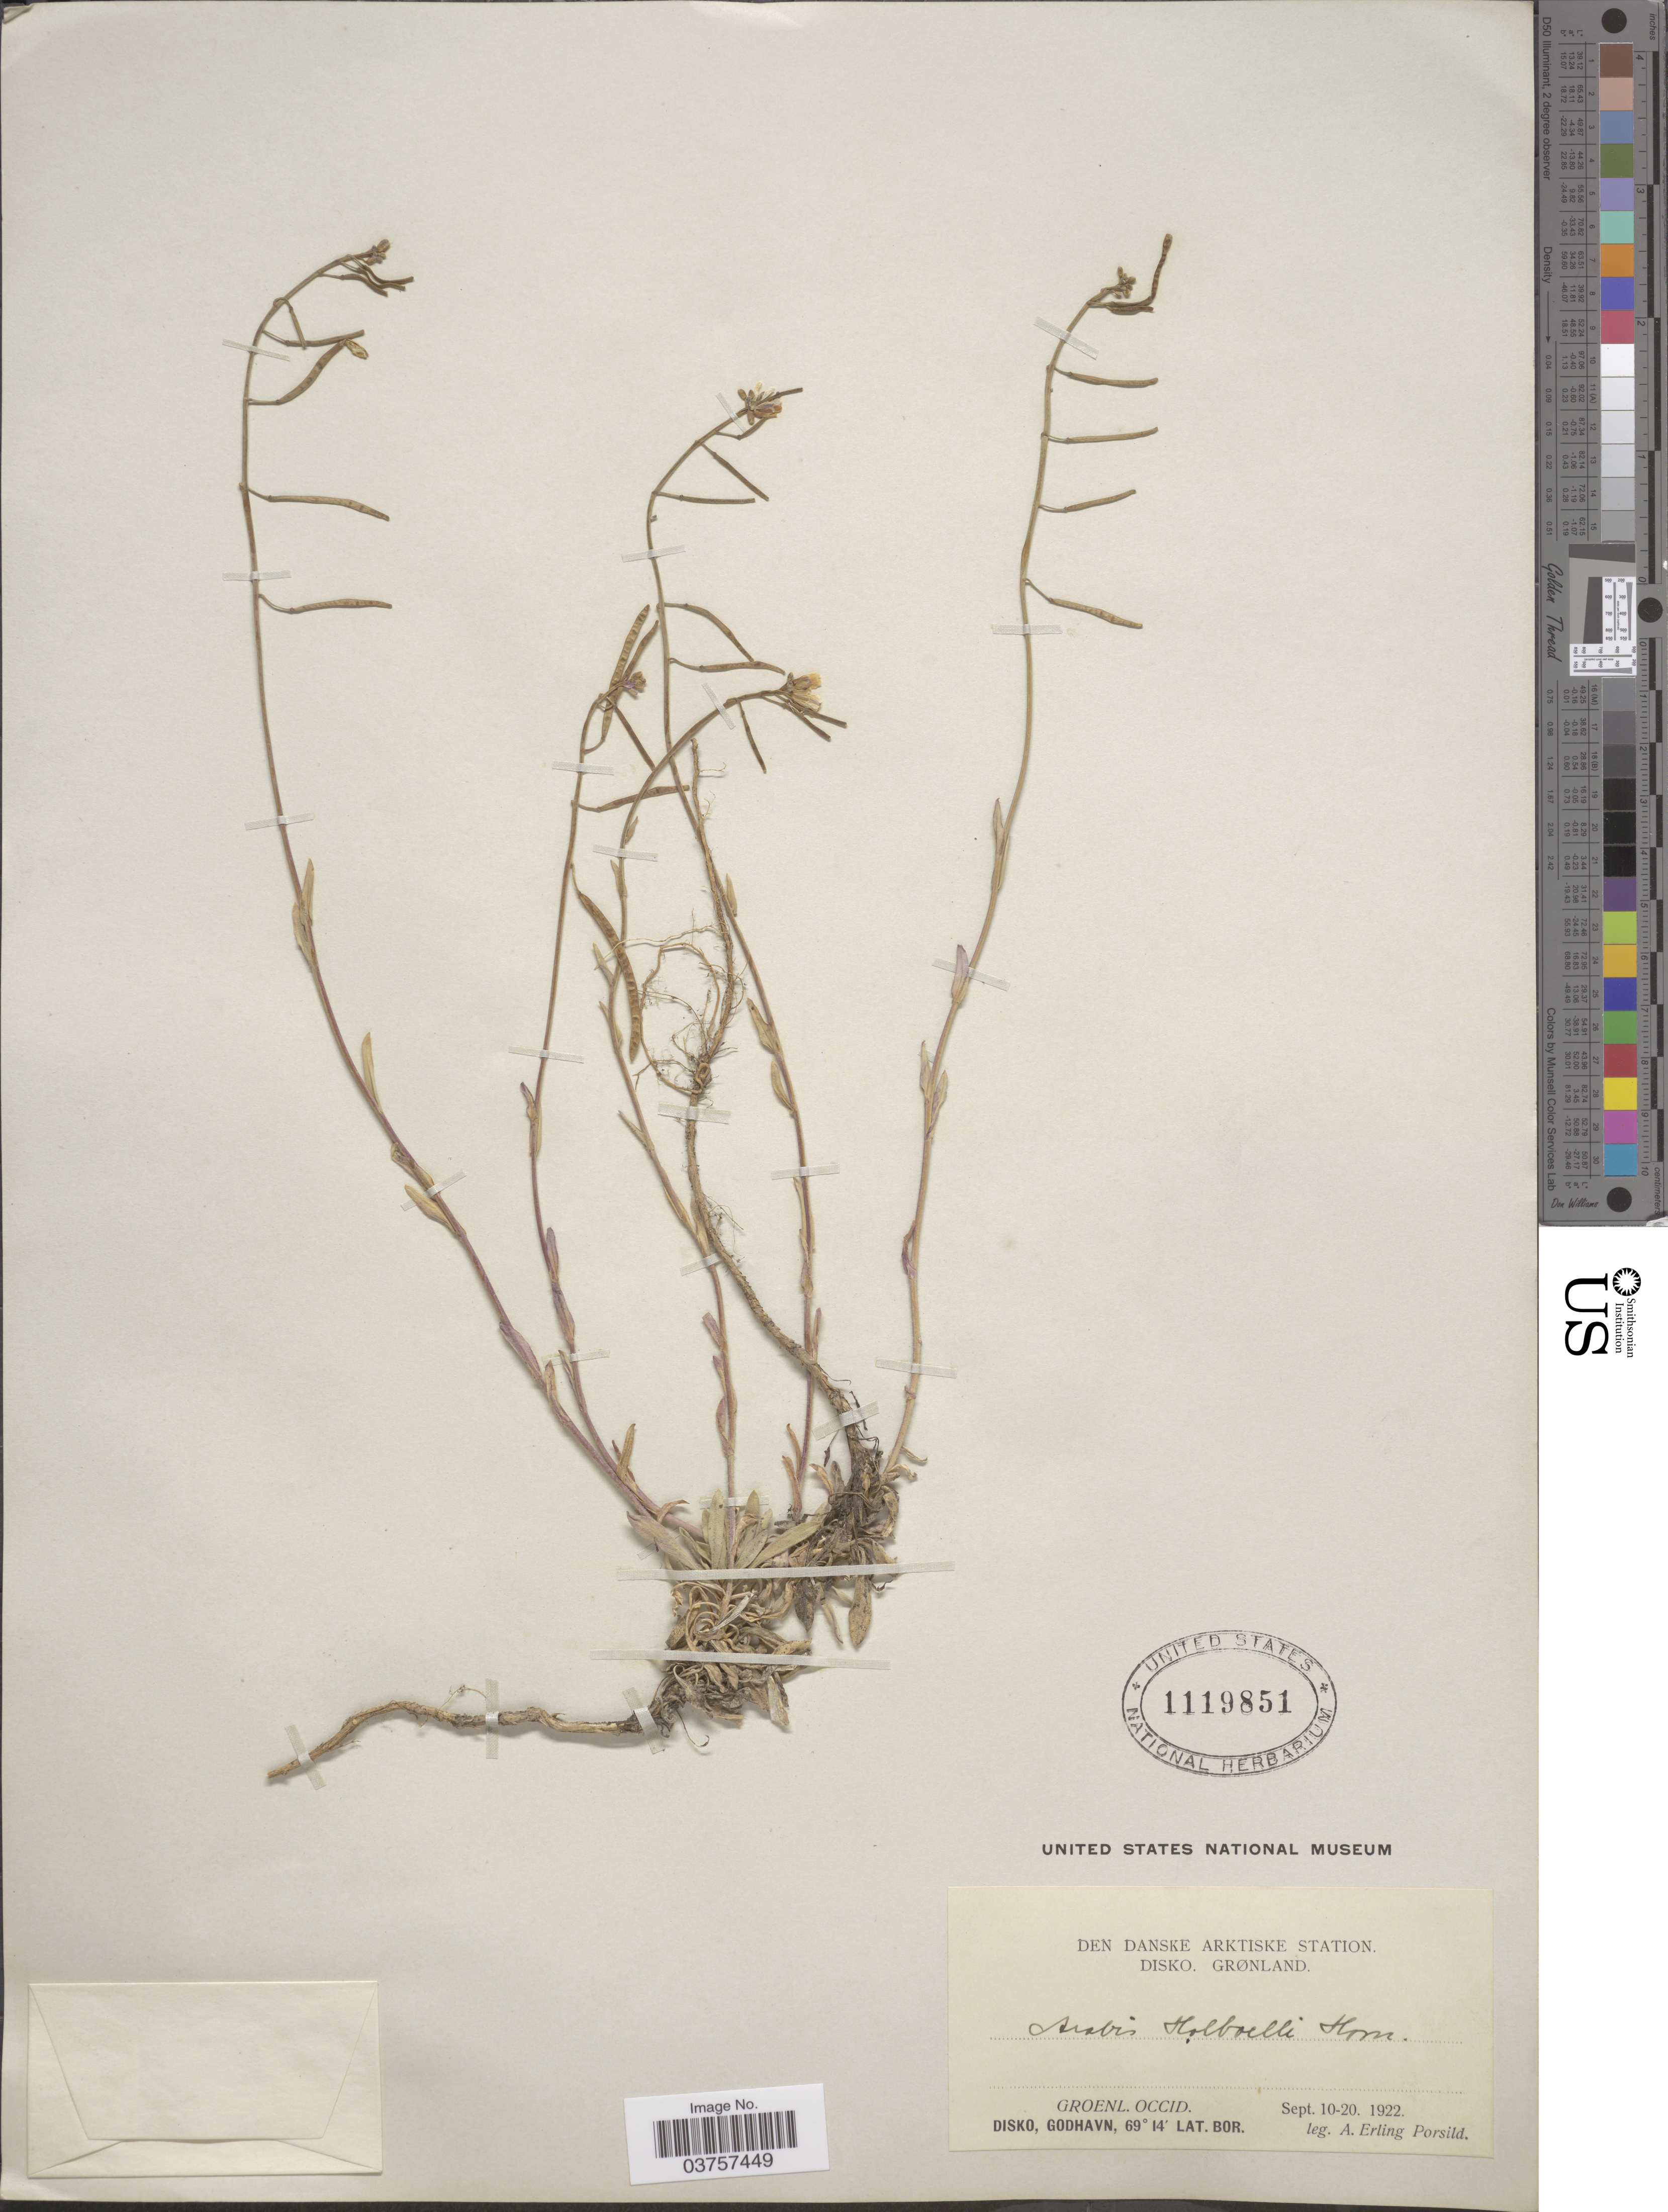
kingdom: Plantae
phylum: Tracheophyta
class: Magnoliopsida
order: Brassicales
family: Brassicaceae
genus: Arabis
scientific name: Arabis holboellii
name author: Hornem.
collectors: A. E. Porsild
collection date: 1922-09-10/1922-09-20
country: Greenland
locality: Den Danske Arktiske Station. Disko Grønland. Groenl. Occid. Disko, Godhavn.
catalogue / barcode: US 1119851